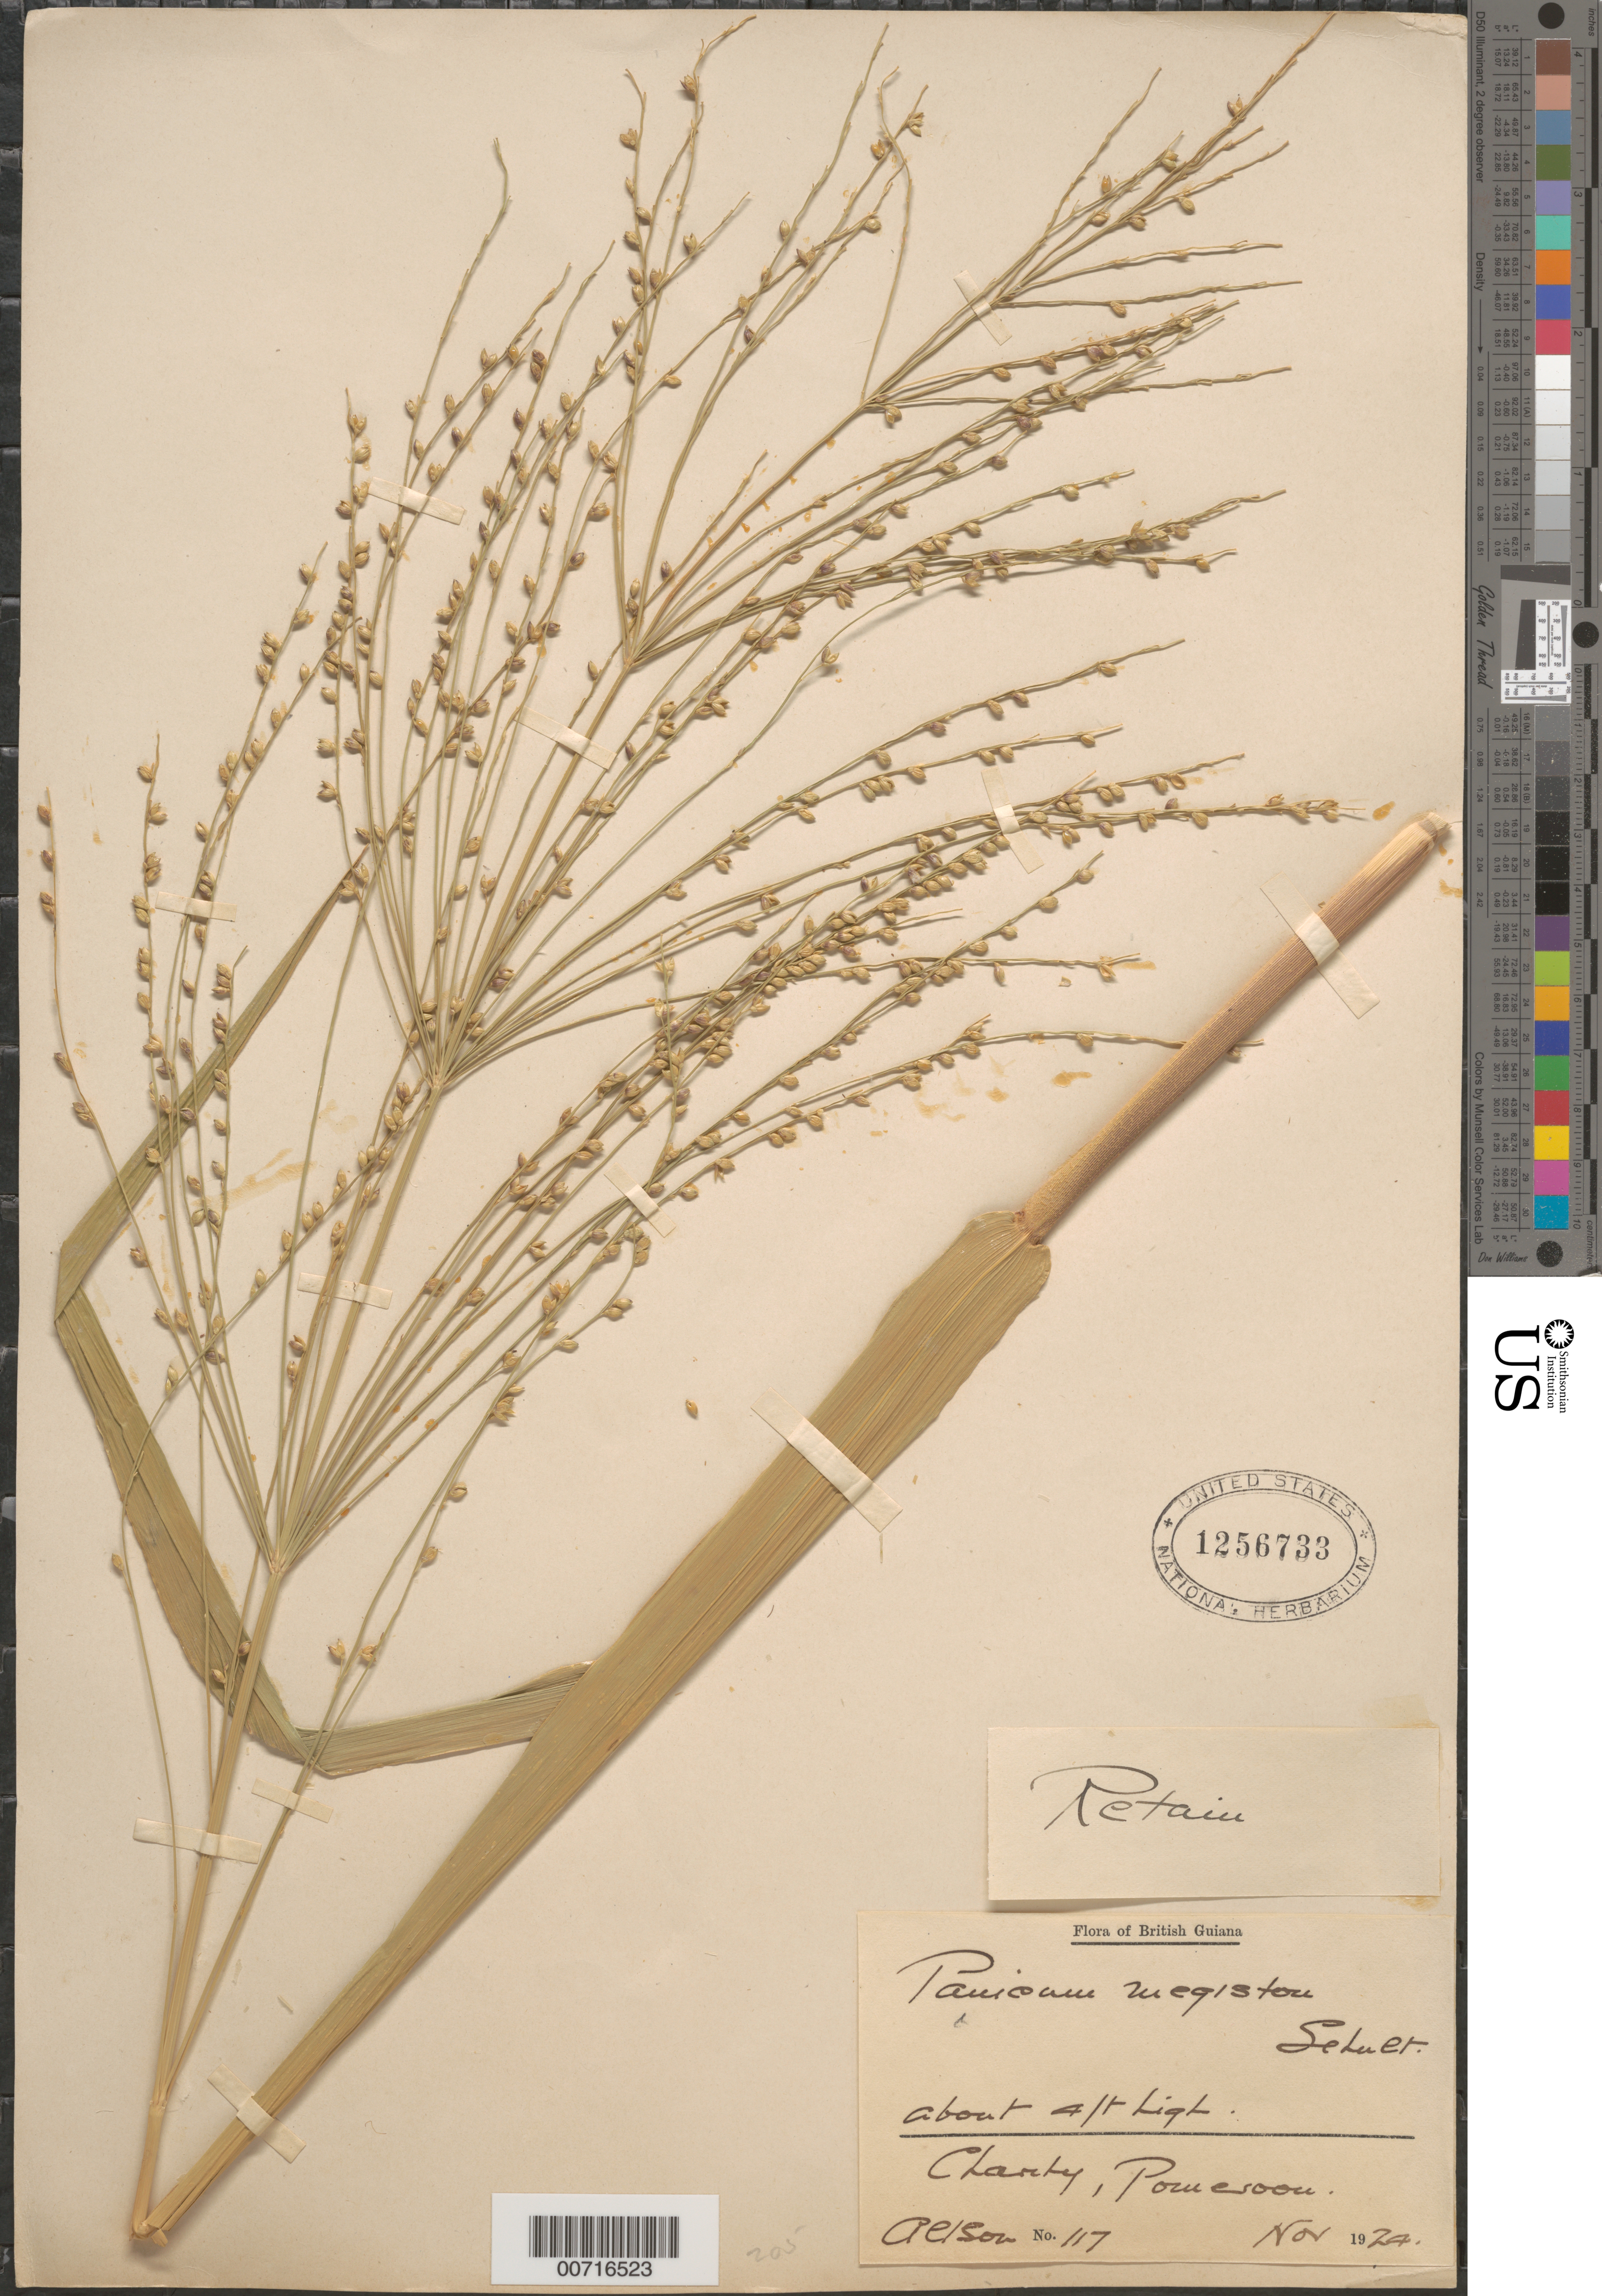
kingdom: Plantae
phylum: Tracheophyta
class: Liliopsida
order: Poales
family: Poaceae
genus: Stephostachys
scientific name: Stephostachys mertensii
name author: (Roth) Zuloaga & Marrone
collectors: R. Altson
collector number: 117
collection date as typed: Nov-24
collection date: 1924-11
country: Guyana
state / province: Pomeroon-Supenaam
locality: Charity, Pomeroon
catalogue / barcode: US 1256733